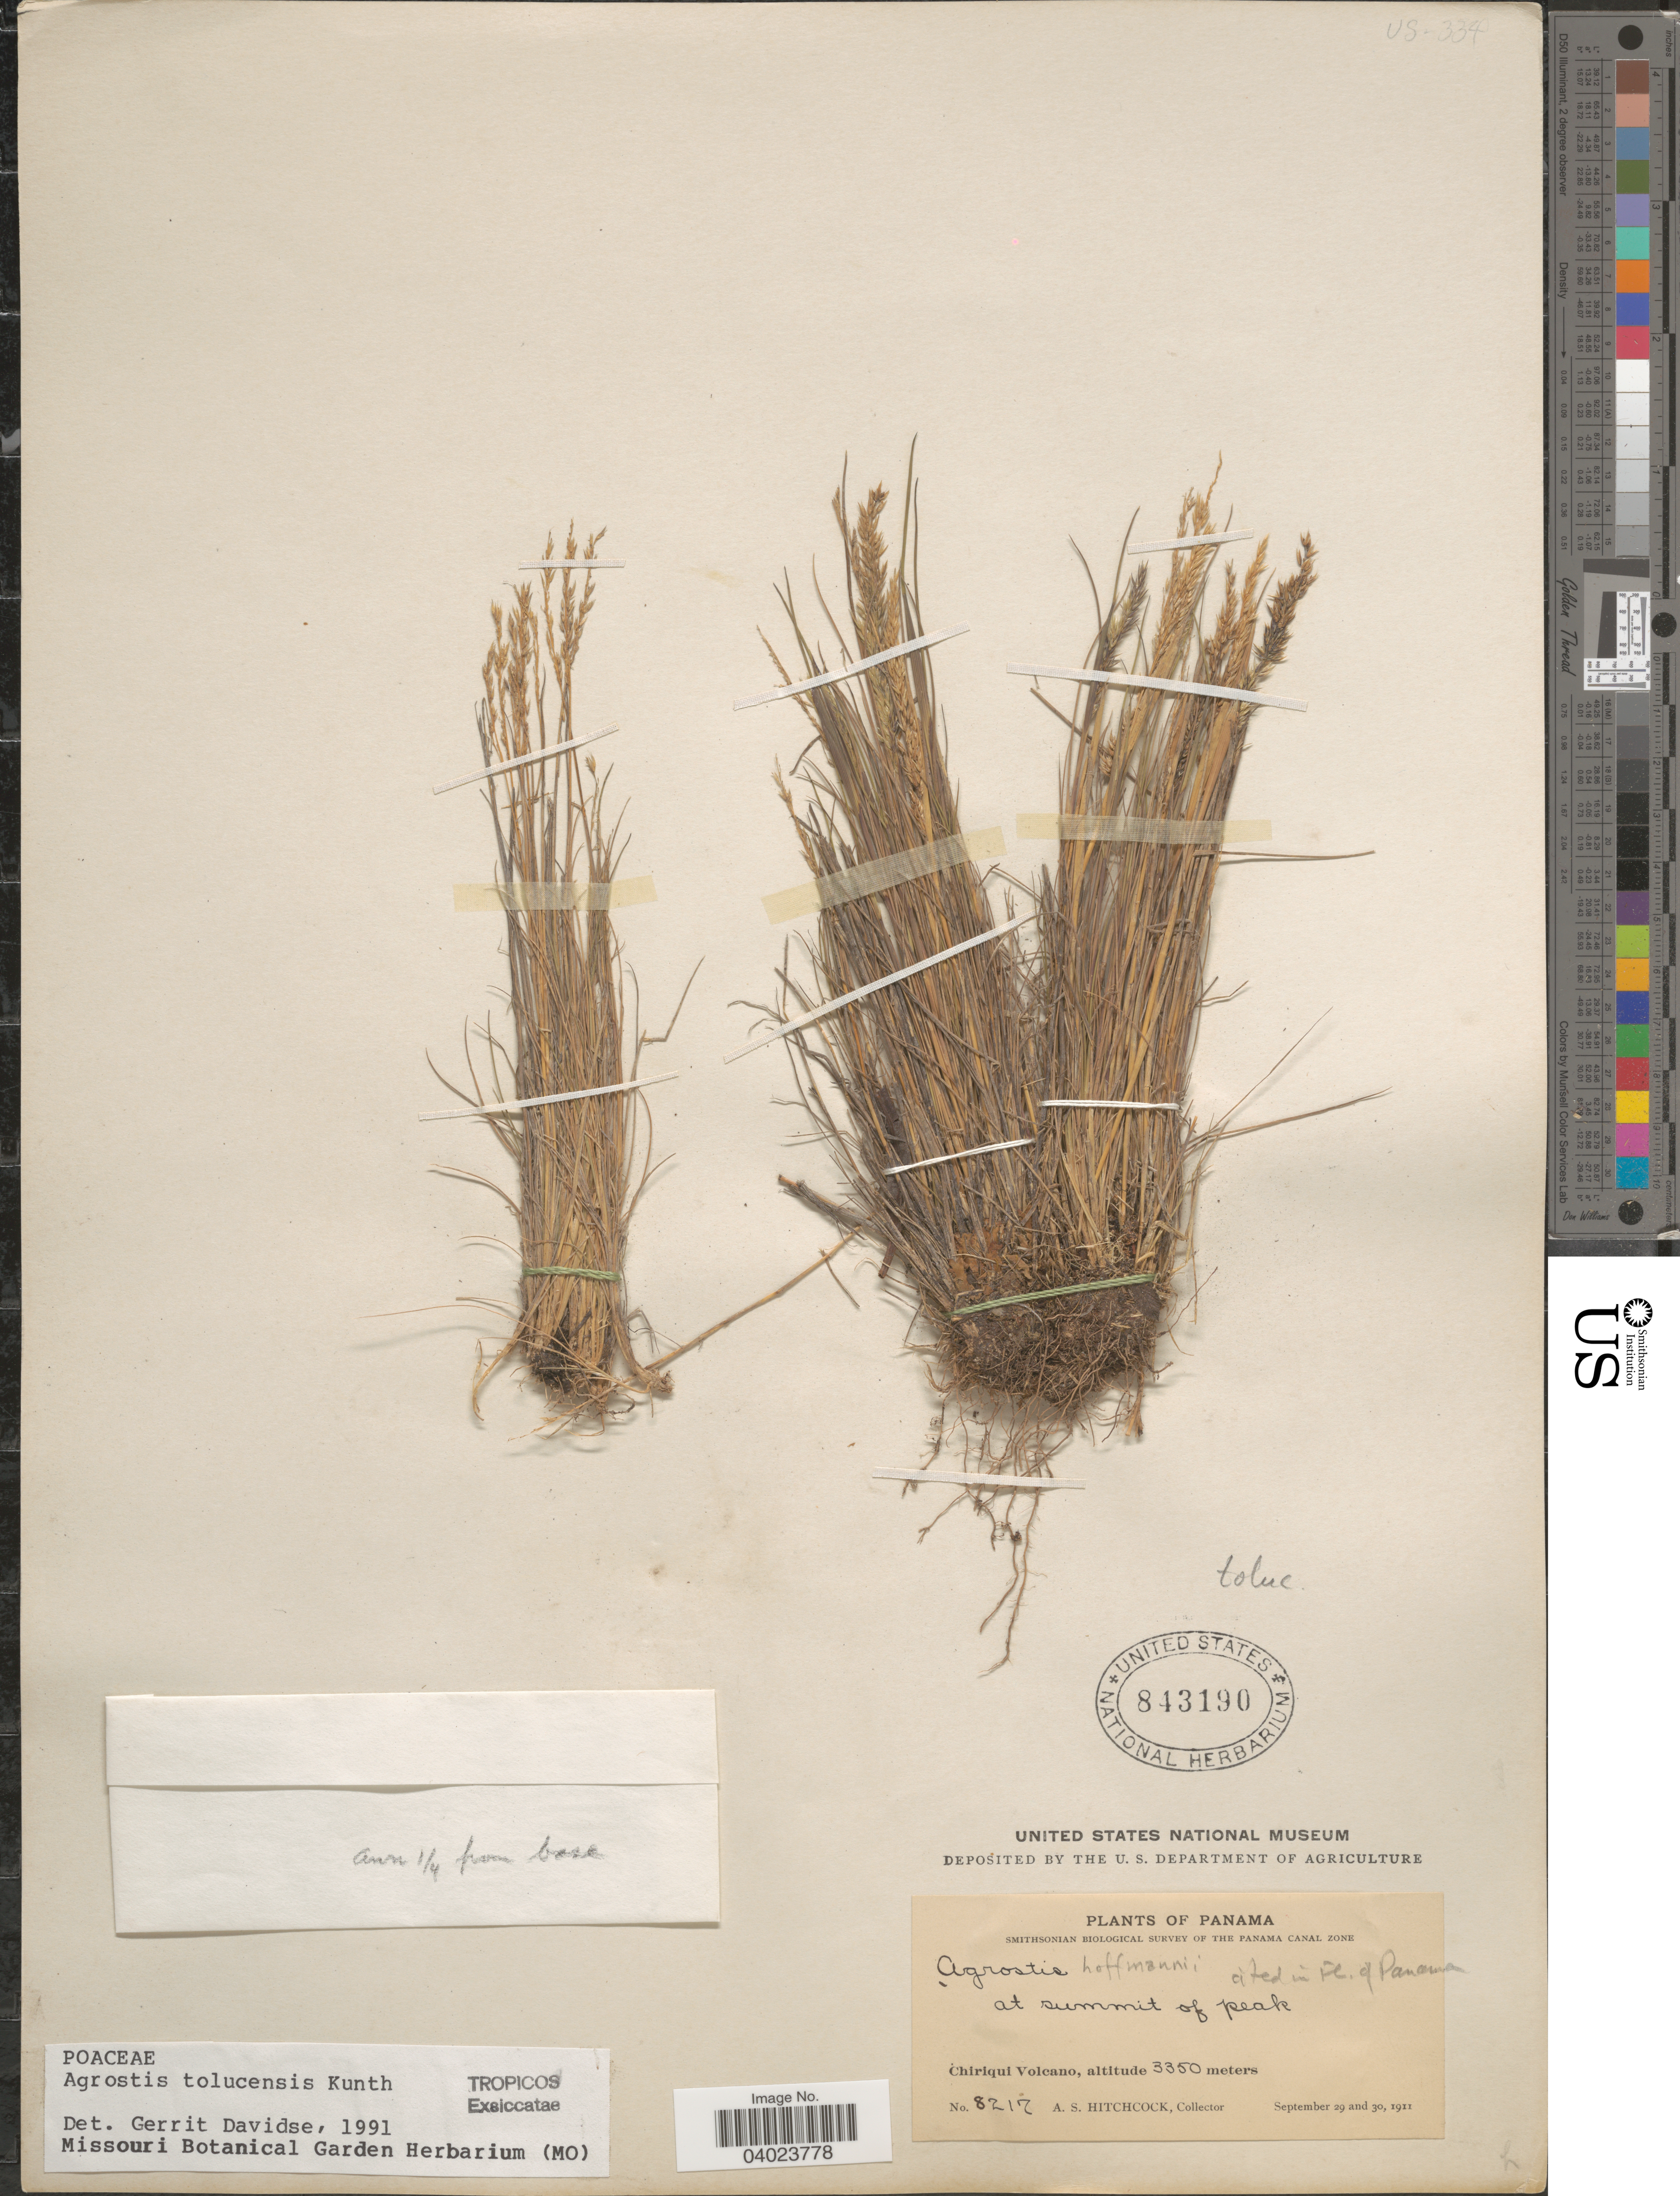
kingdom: Plantae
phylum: Tracheophyta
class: Liliopsida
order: Poales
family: Poaceae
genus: Agrostis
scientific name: Agrostis tolucensis Kunth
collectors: A. S. Hitchcock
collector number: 8217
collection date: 1911-09-29/1911-09-30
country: Panama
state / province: Chiriqui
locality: At summit of peak. Chiriqui Volcano.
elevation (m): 3350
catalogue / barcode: US 843190